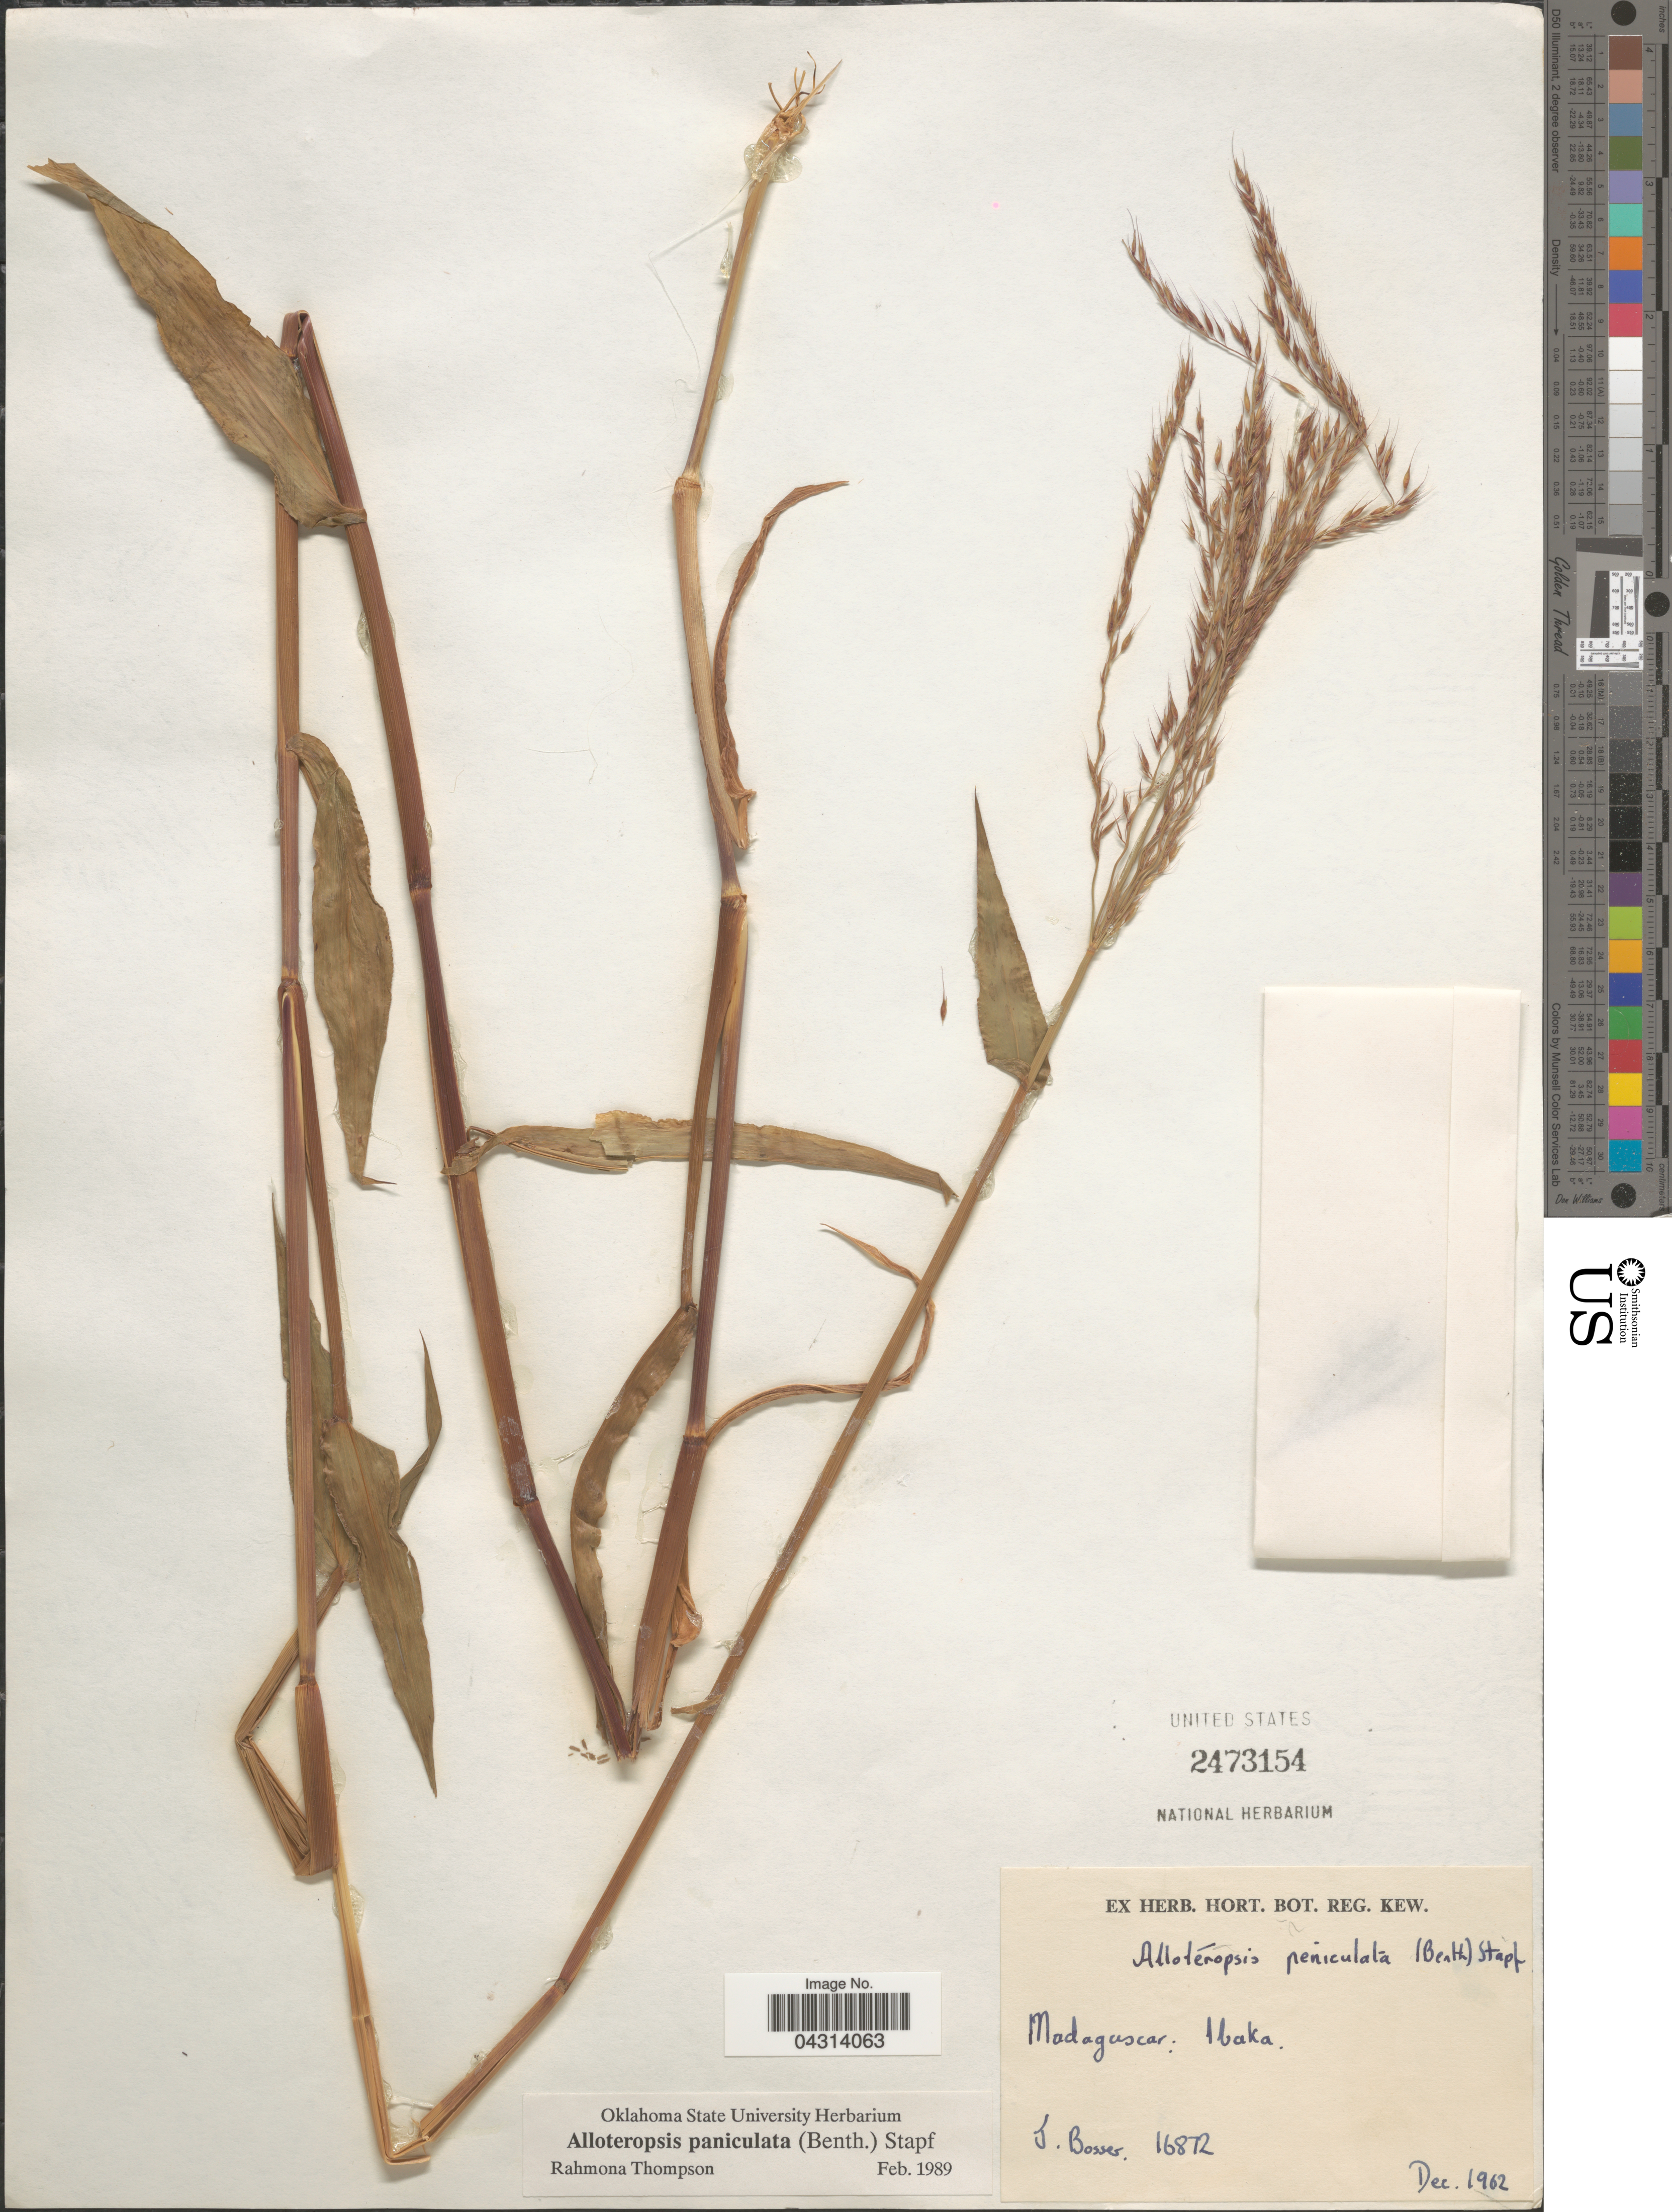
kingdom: Plantae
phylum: Tracheophyta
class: Liliopsida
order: Poales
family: Poaceae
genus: Alloteropsis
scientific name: Alloteropsis paniculata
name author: (Benth.) Stapf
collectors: J. M. Bosser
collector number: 16872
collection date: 1962-12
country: Madagascar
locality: Ibaka.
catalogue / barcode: US 2473154